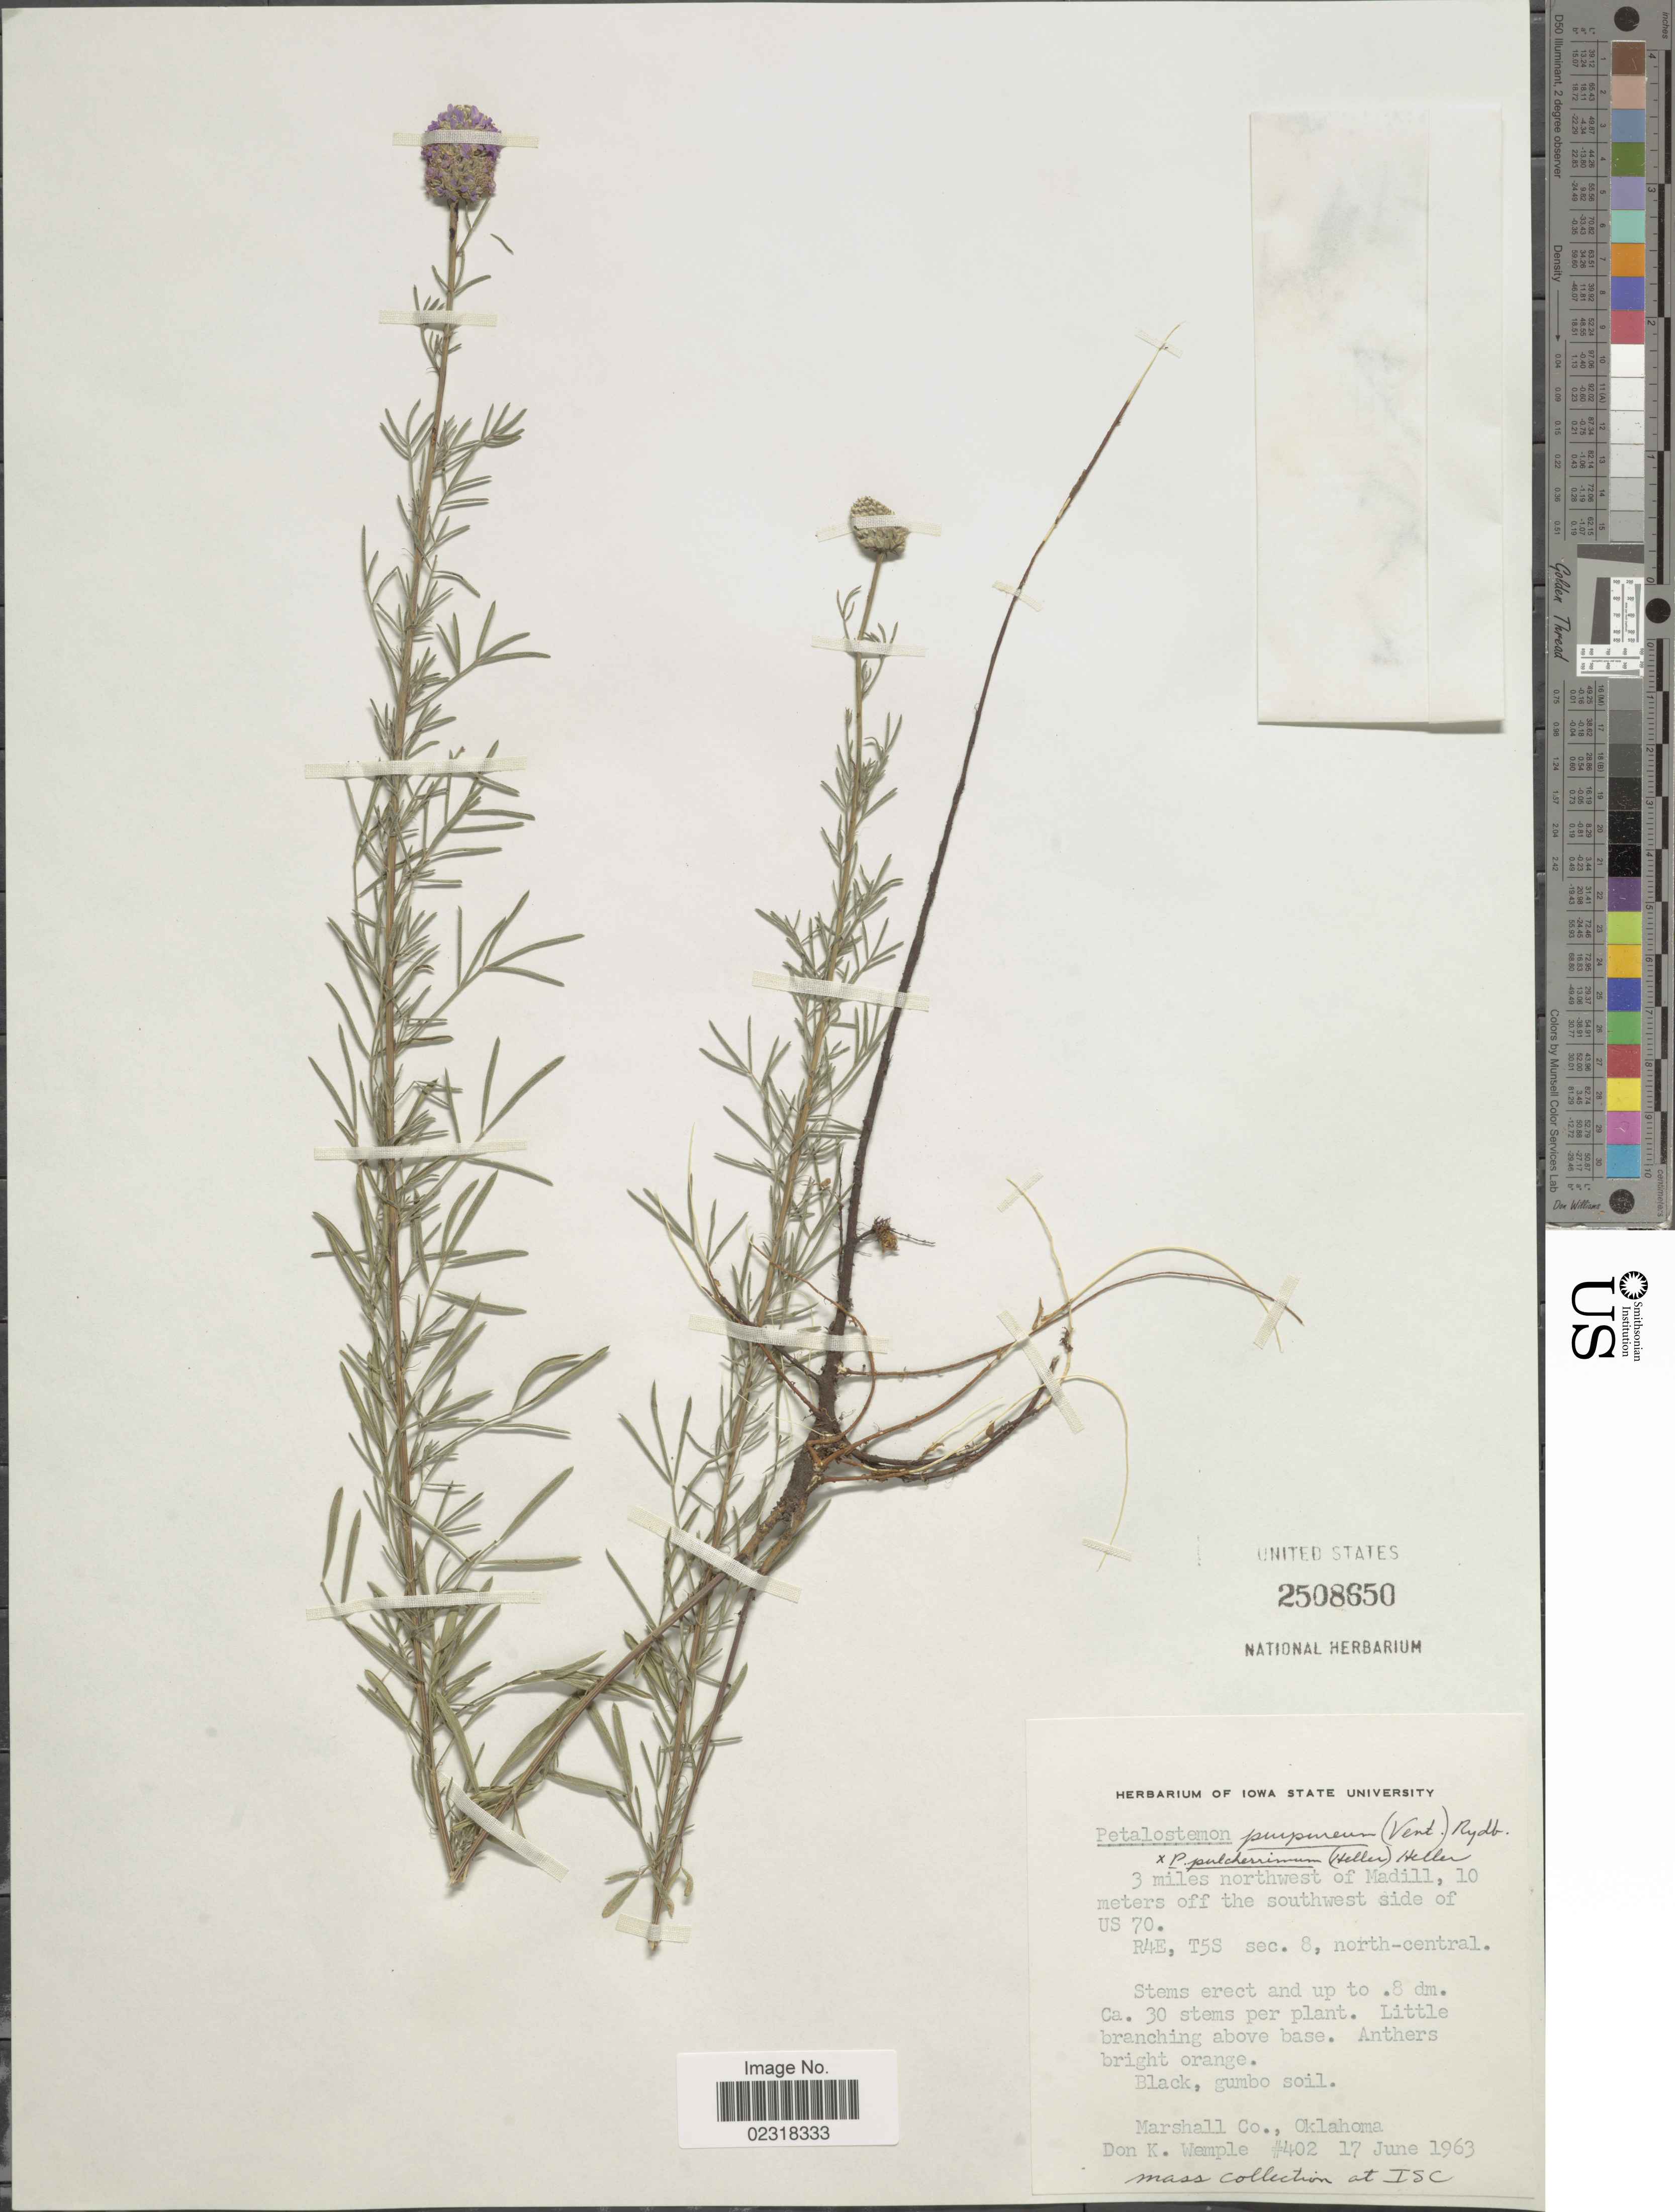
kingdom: Plantae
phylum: Tracheophyta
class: Magnoliopsida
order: Fabales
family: Fabaceae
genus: Dalea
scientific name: Dalea purpurea var. purpurea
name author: Vent.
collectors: D. Wemple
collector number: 402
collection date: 1963-06-17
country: United States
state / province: Oklahoma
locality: Marshall Co, 3 miles northwest of Madill, 10 meters off the southwest side of US 70. R4E, T5S sec. 8, north-central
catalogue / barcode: US 2508650